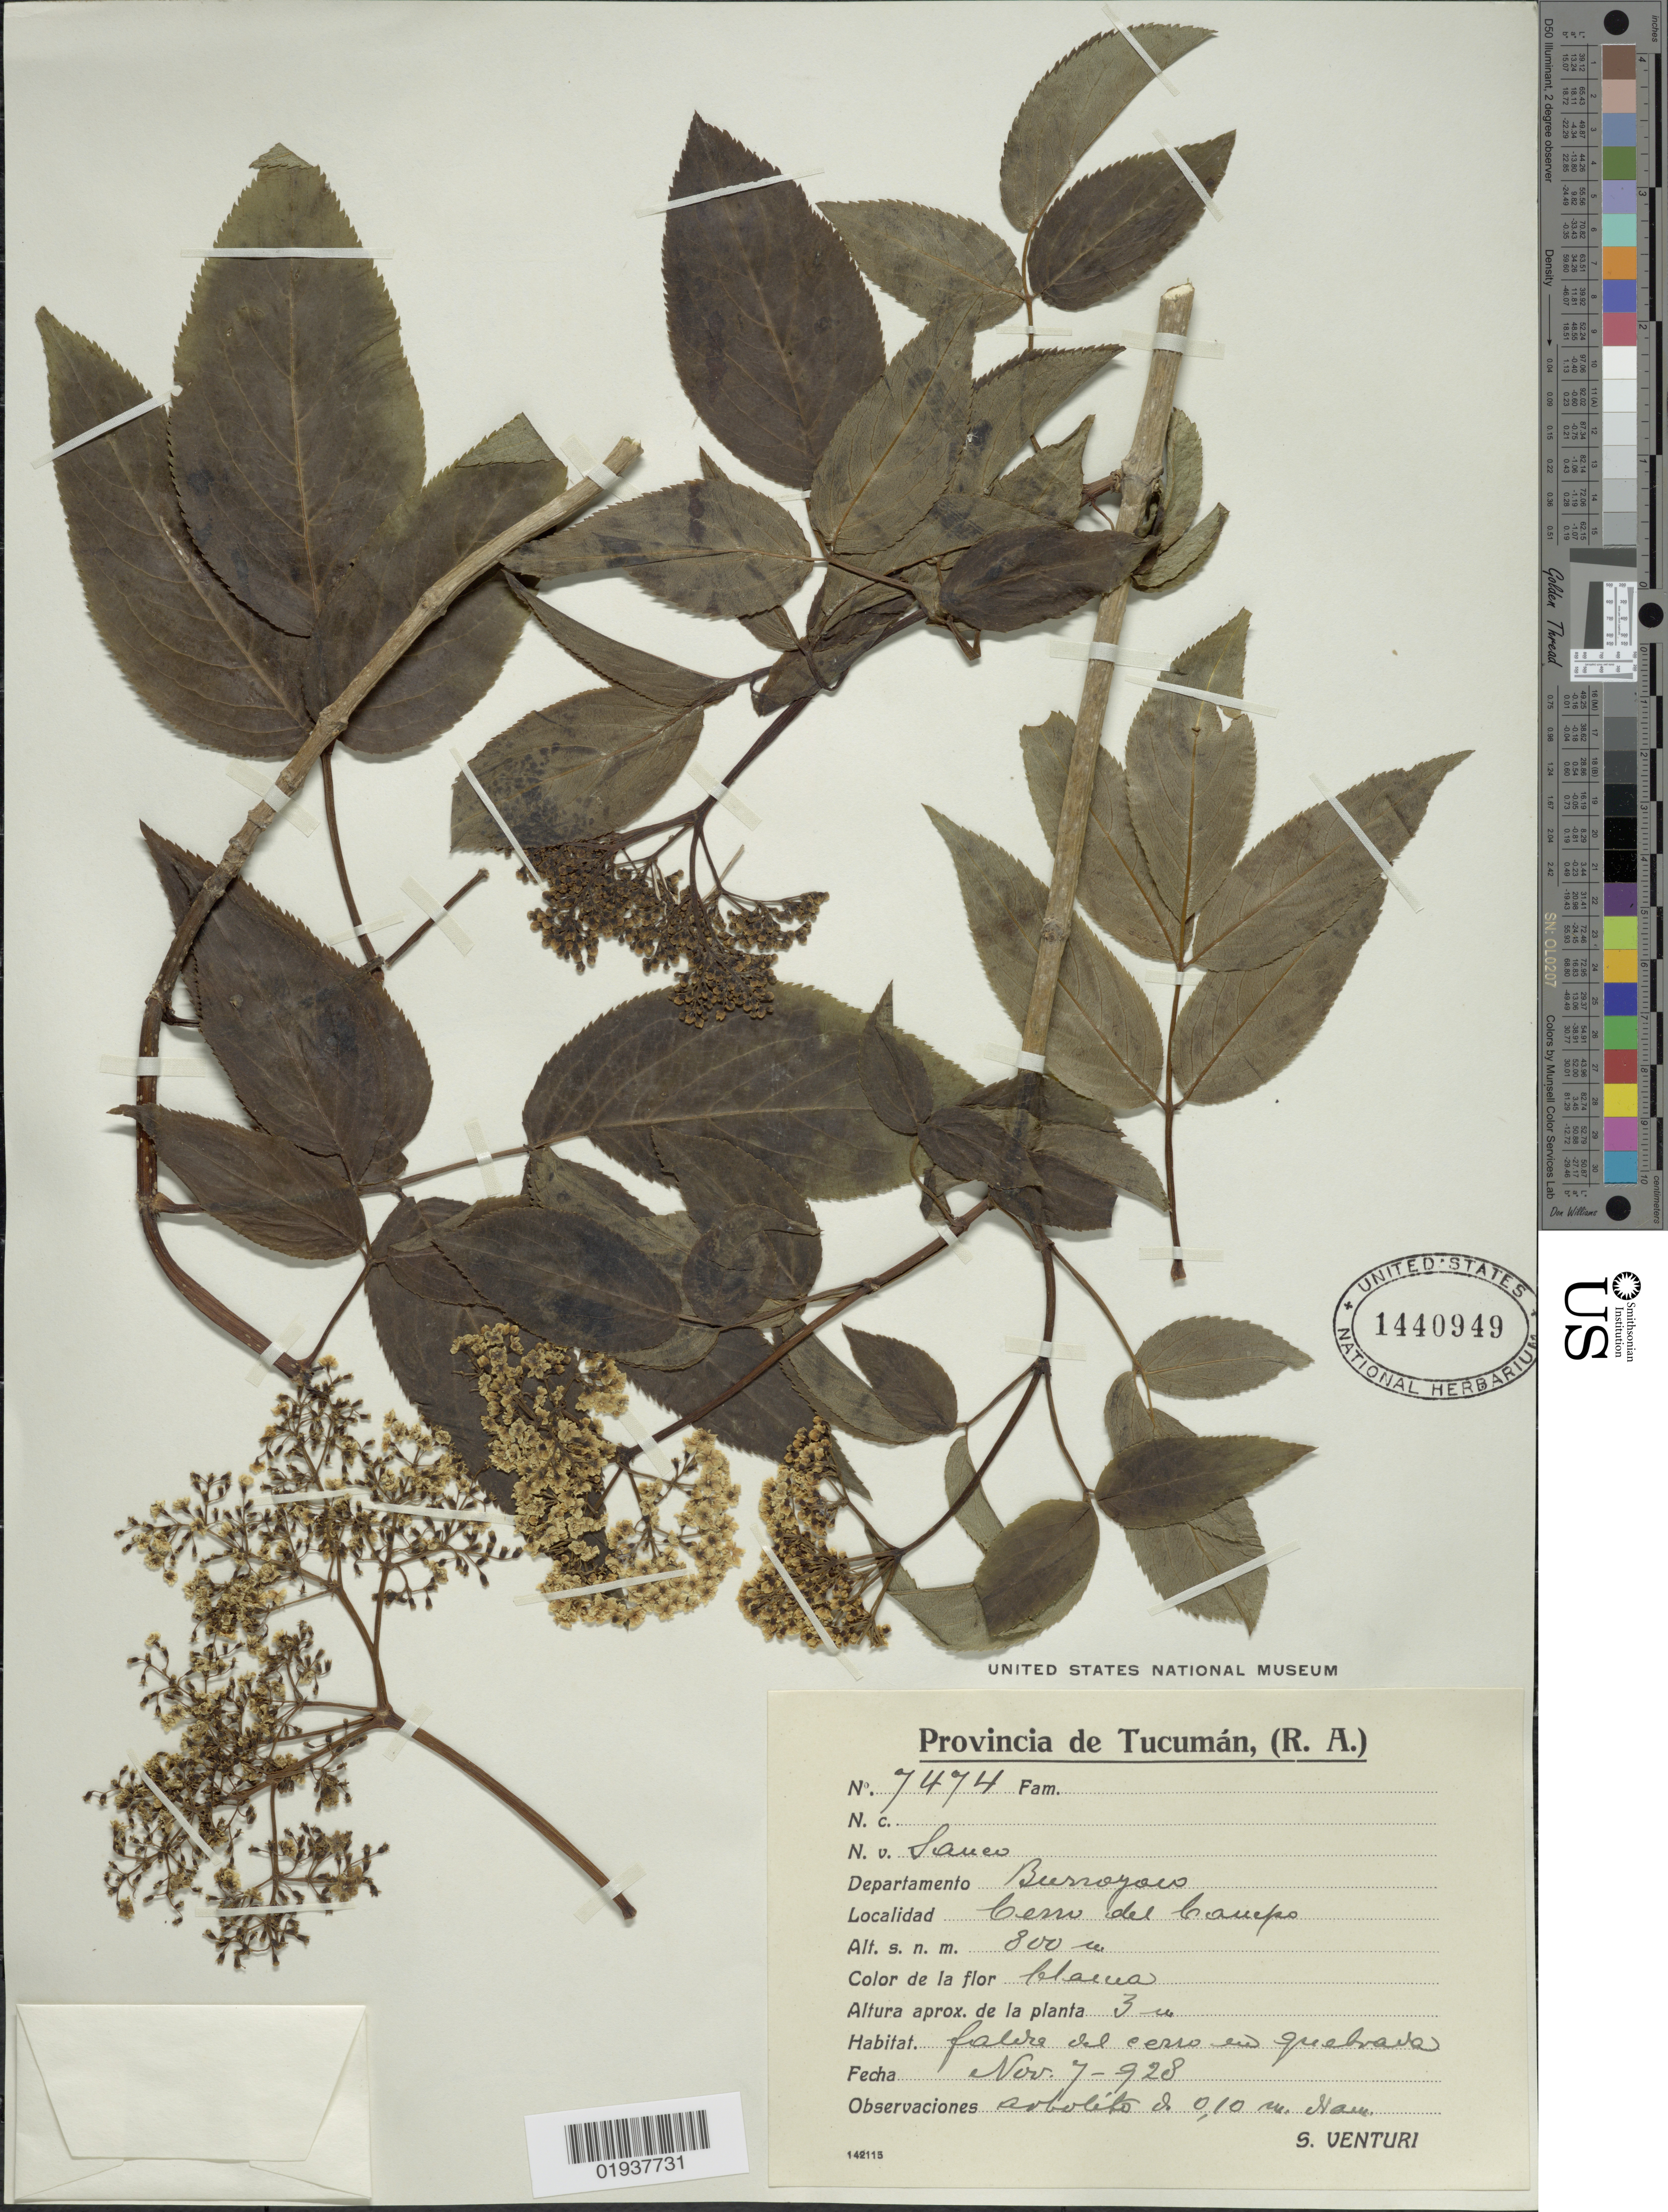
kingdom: Plantae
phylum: Tracheophyta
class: Magnoliopsida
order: Dipsacales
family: Viburnaceae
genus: Sambucus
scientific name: Sambucus peruviana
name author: Kunth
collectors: S. Venturi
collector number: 7474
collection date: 1928-11-07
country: Argentina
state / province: Tucuman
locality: Provincia de Tucumán, (R. A.). Departamento Burroyaco. Cerro del Campo.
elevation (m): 800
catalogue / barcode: US 1440949